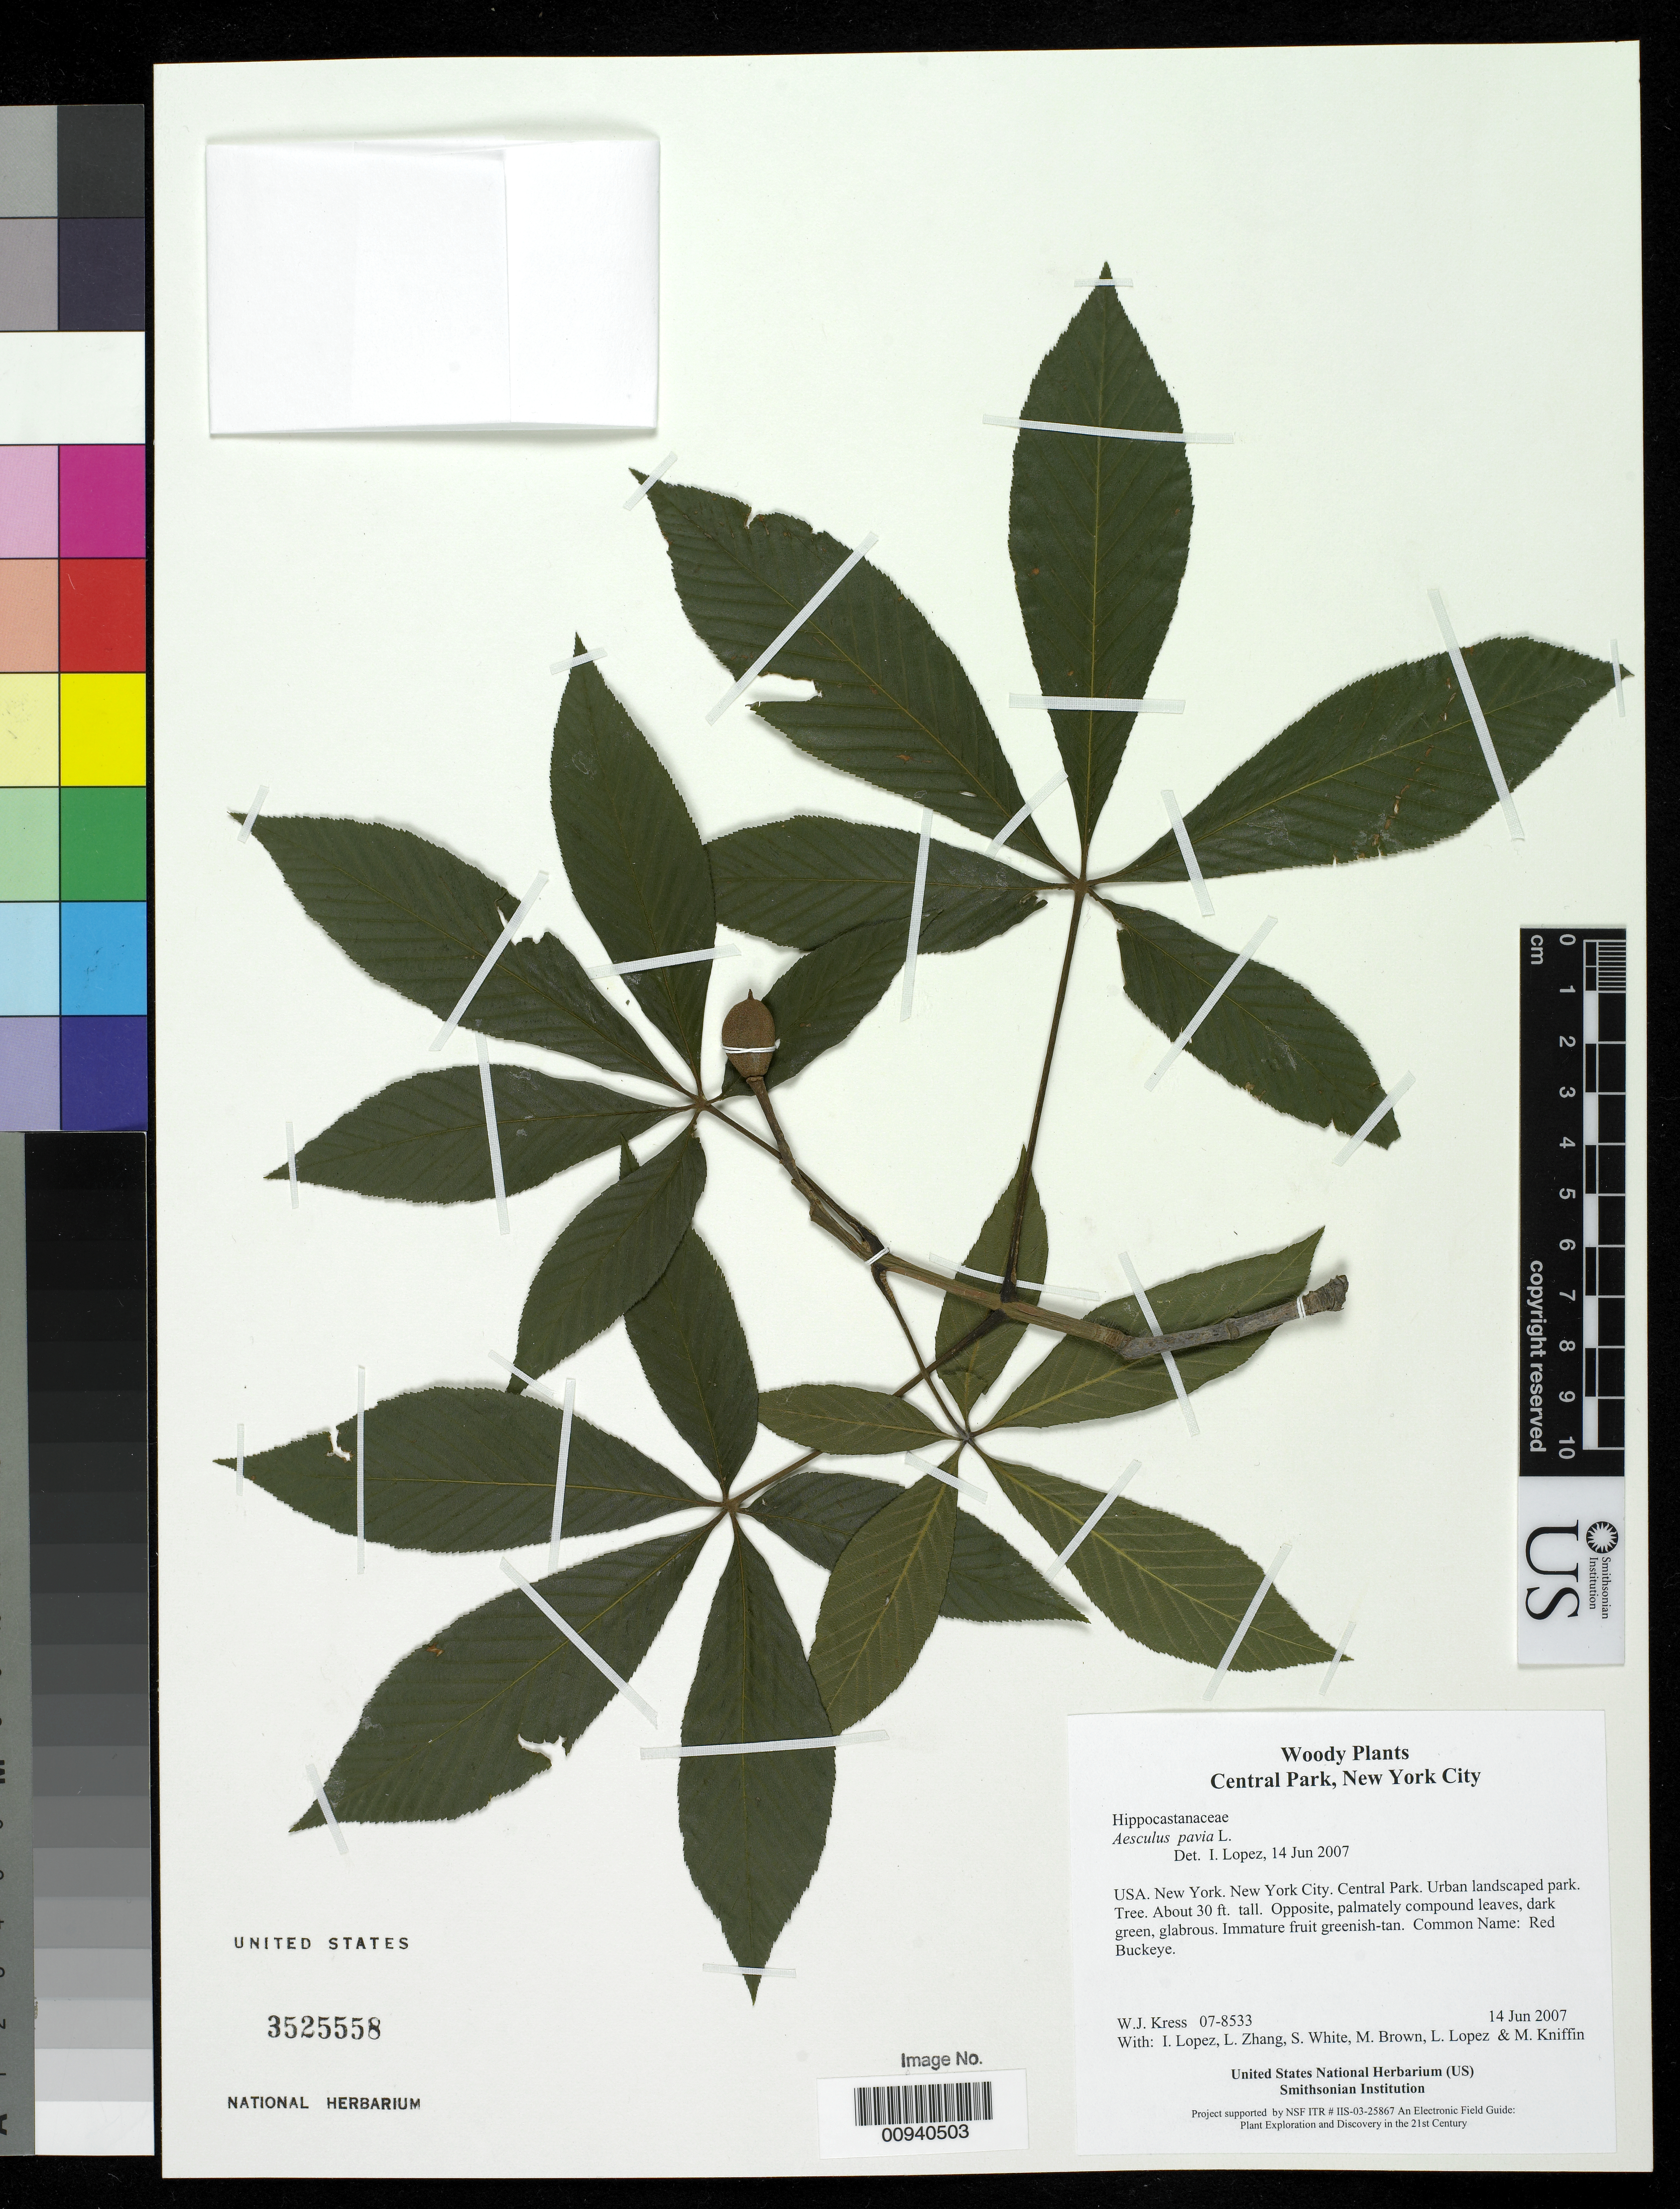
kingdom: Plantae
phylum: Tracheophyta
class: Magnoliopsida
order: Sapindales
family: Sapindaceae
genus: Aesculus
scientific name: Aesculus pavia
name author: L.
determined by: Lopez, Ida C., (BOT), Smithsonian Institution - National Museum of Natural History (UNITED STATES)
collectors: W. J. Kress, I. C. Lopez, L. B. Zhang, S. White, M. Brown, L. López & M. Kniffin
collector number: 07-8533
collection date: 2007-06-14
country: United States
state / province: New York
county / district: New York City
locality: Central Park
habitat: Urban landscaped park.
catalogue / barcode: US 3525558